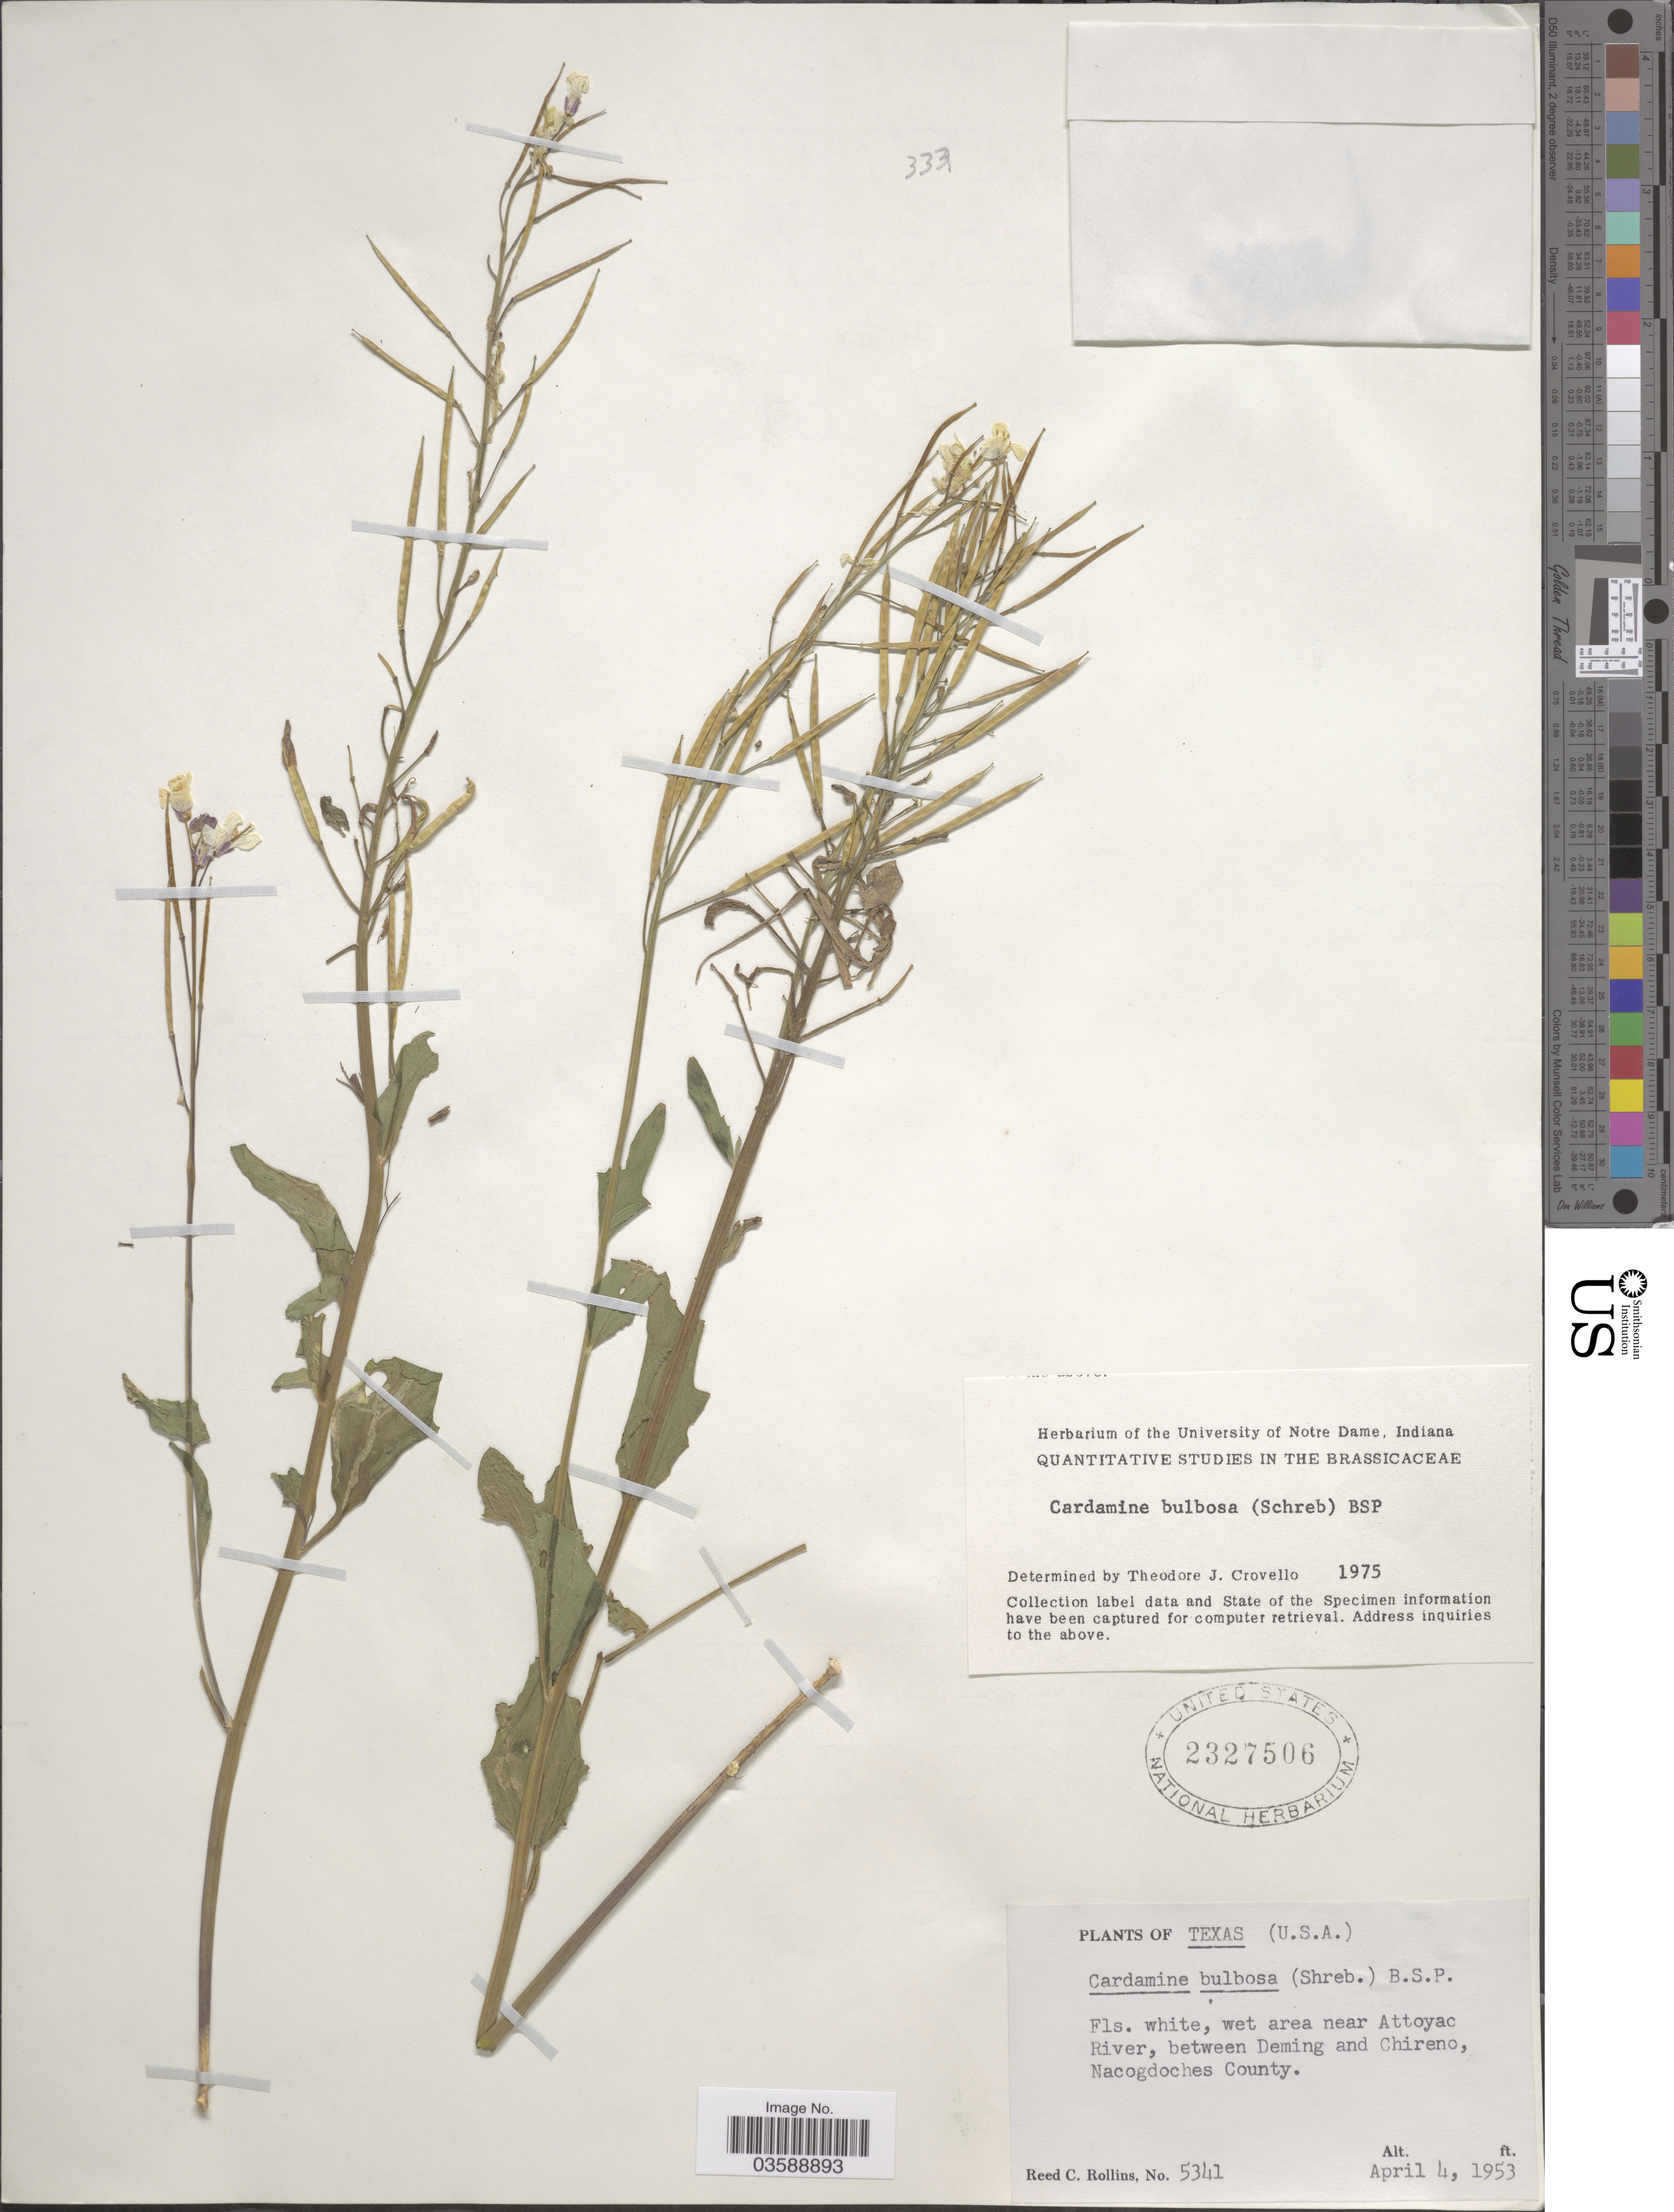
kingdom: Plantae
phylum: Tracheophyta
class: Magnoliopsida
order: Brassicales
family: Brassicaceae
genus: Cardamine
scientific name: Cardamine bulbosa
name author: (Schreb. ex Muhl.) Britton et al.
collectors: R. C. Rollins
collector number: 5341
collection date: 1953-04-04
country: United States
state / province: Texas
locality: Wet area near Attoyac River, between Deming and Chireno, Nacogdoches County.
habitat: wet area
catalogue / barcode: US 2327506